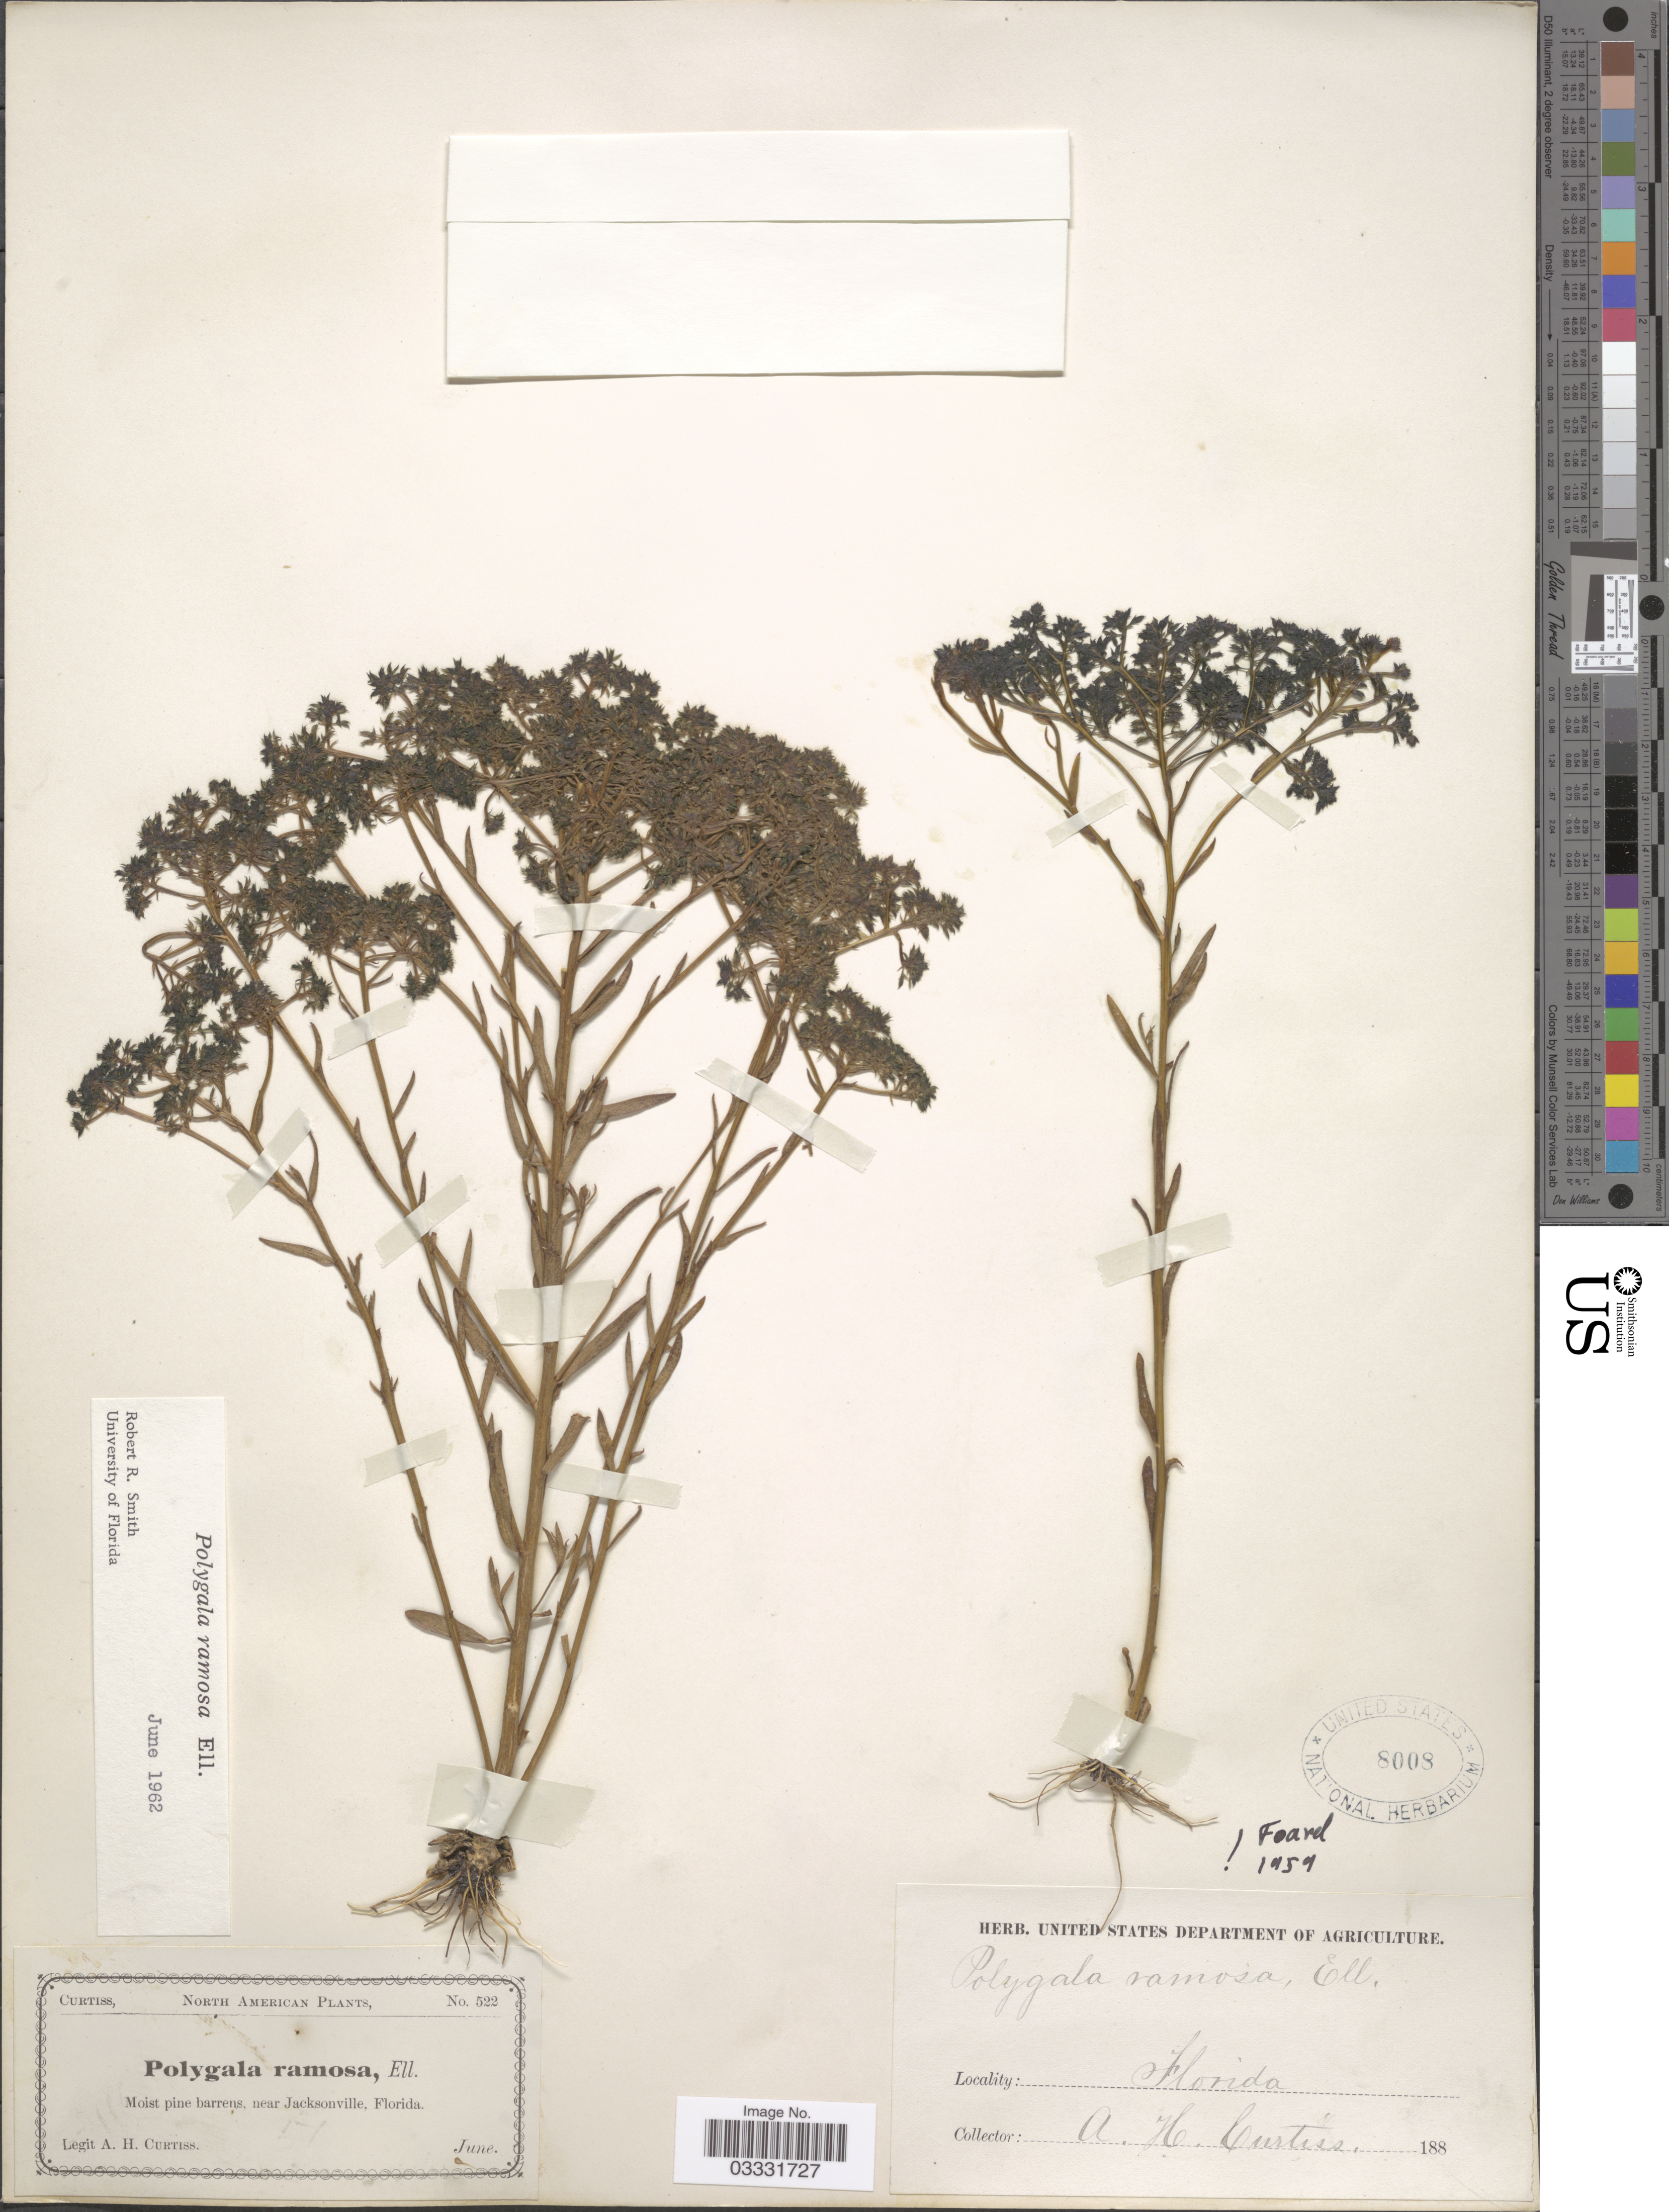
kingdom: Plantae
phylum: Tracheophyta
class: Magnoliopsida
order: Fabales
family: Polygalaceae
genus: Polygala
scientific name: Polygala ramosa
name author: Elliott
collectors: A. H. Curtiss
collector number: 522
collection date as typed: June 188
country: United States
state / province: Florida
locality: Near Jacksonville.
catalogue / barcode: US 8008